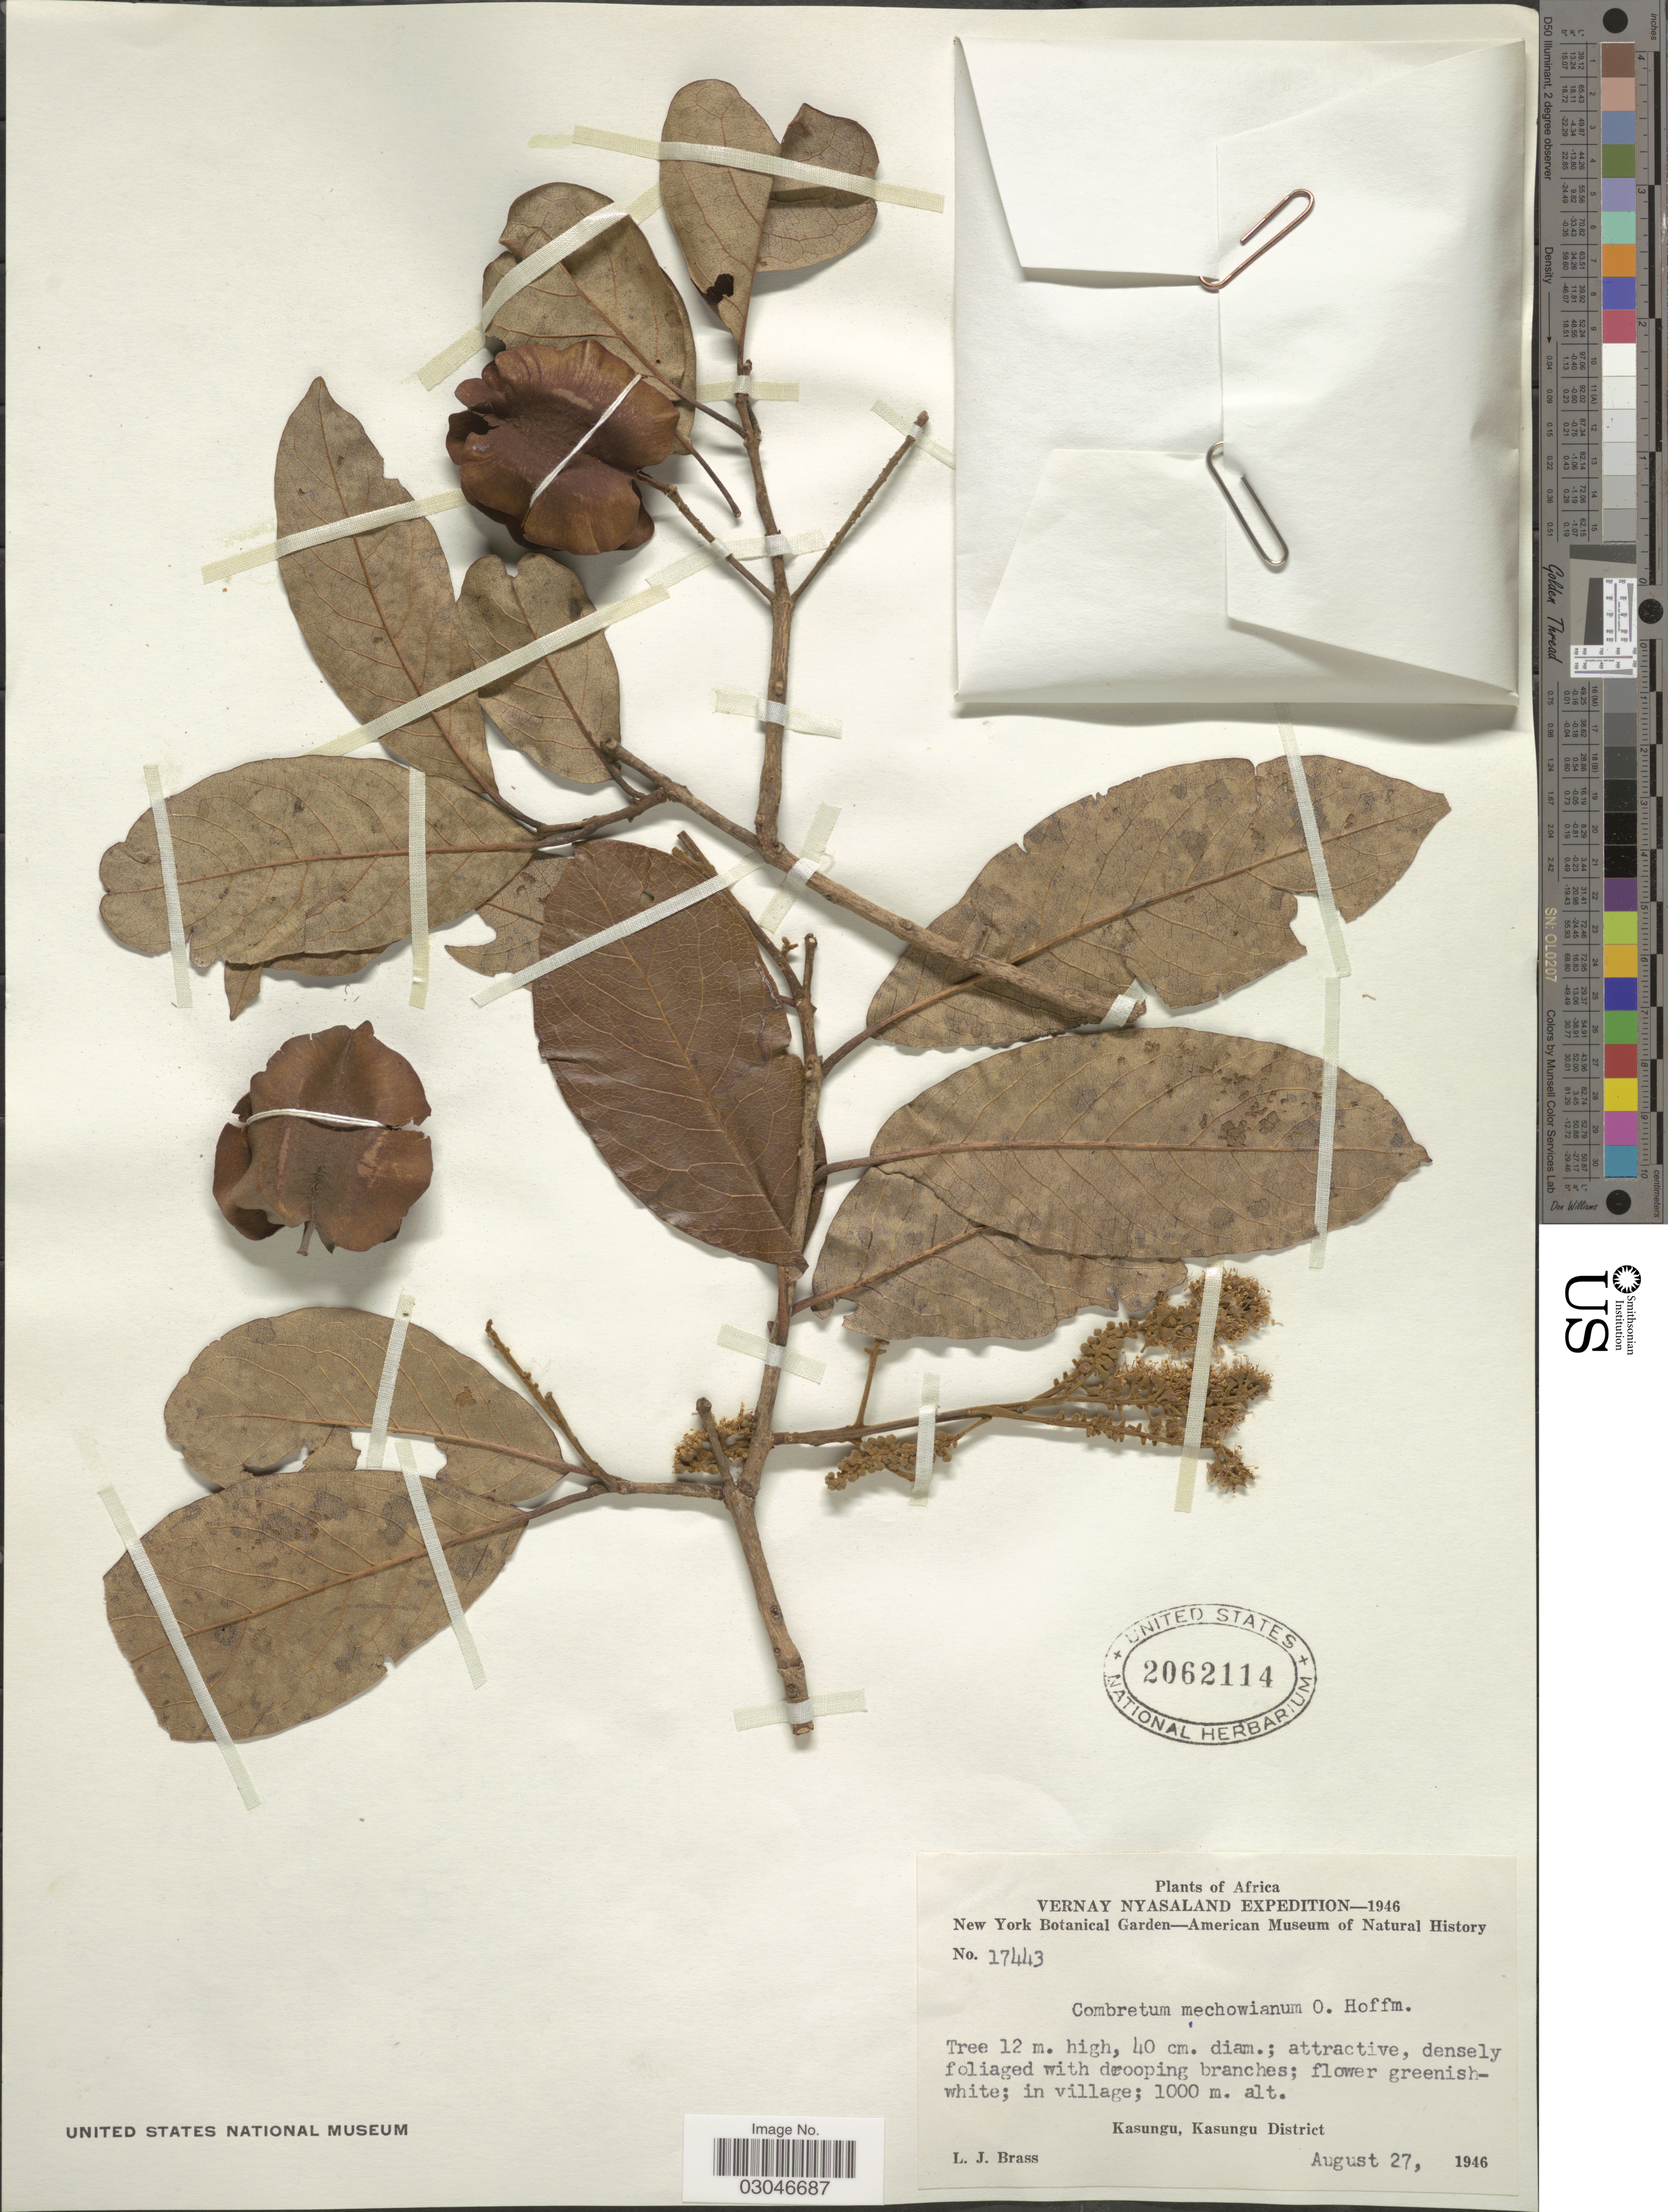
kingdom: Plantae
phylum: Tracheophyta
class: Magnoliopsida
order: Myrtales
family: Combretaceae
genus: Combretum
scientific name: Combretum mechowianum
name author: O. Hoffm.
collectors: L. J. Brass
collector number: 17443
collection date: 1946-08-27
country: Malawi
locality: Vernay Nyasaland. Kasungu, Kasungu District.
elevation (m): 1000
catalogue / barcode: US 2062114